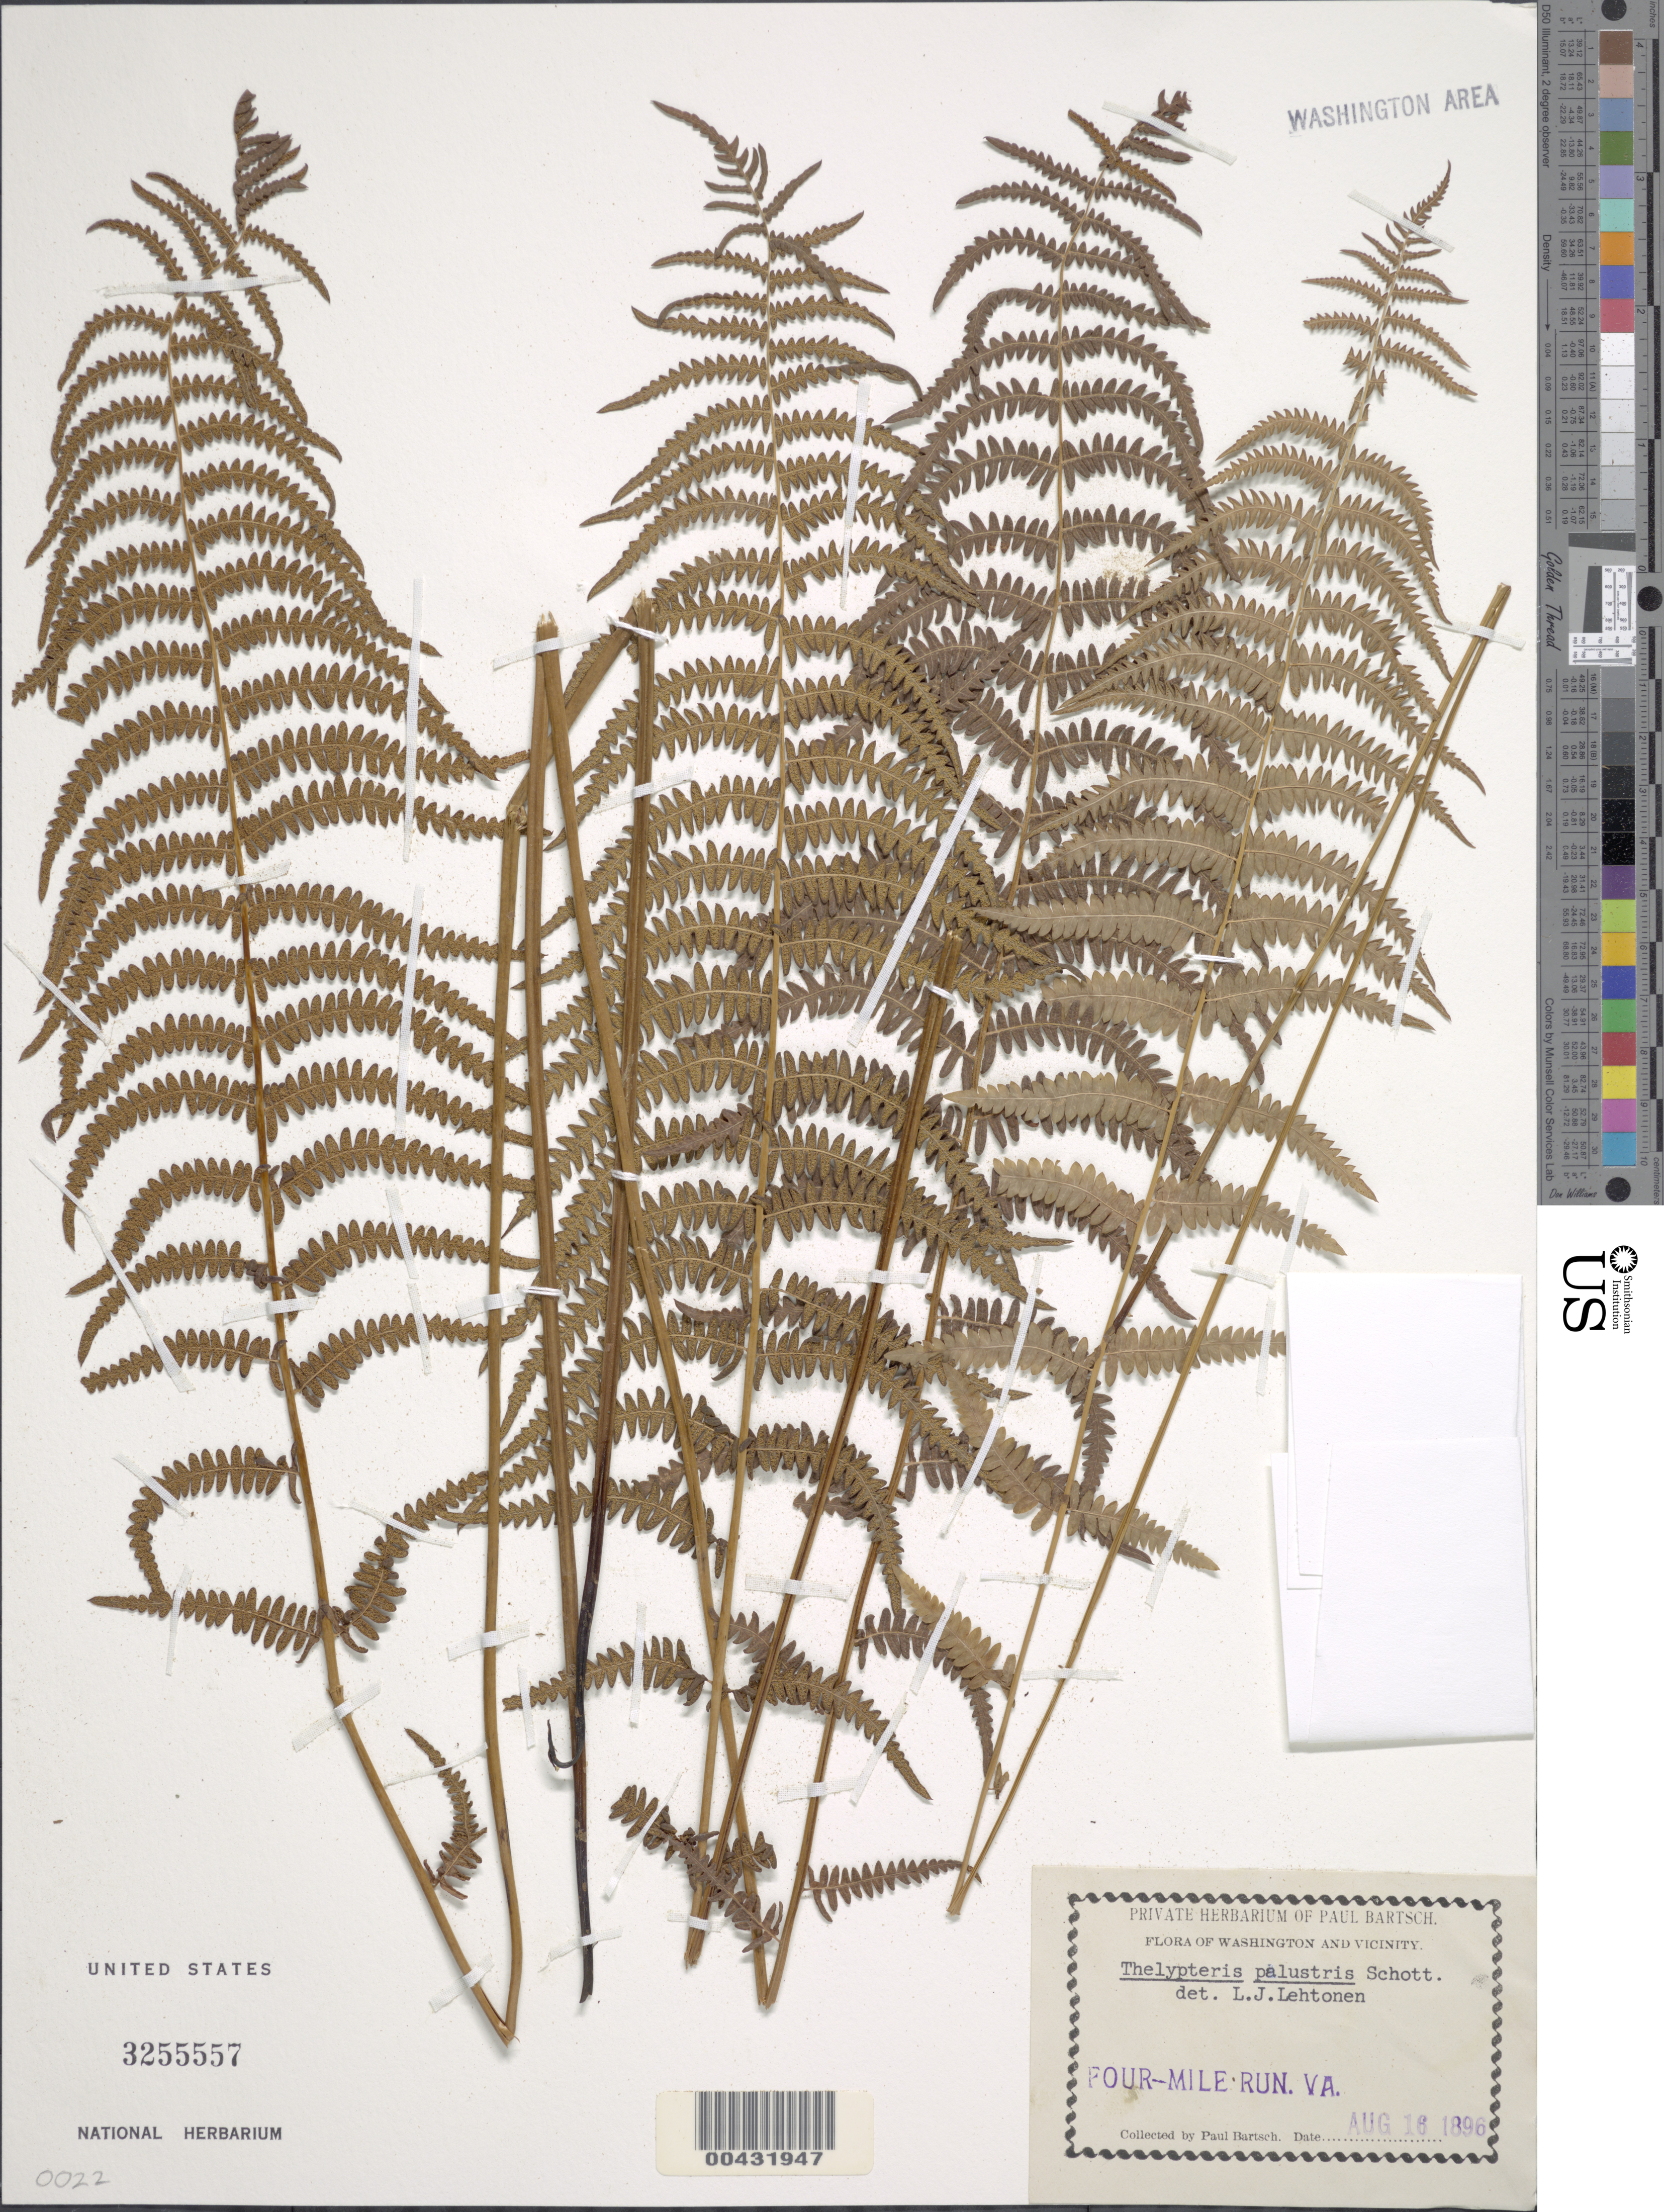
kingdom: Plantae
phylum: Tracheophyta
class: Polypodiopsida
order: Polypodiales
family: Thelypteridaceae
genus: Thelypteris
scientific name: Thelypteris palustris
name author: (Salisb.) Schott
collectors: P. Bartsch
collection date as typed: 16 Aug 1896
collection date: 1896-08-16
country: United States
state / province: Virginia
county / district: Arlington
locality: Four Mile Run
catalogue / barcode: US 3255557